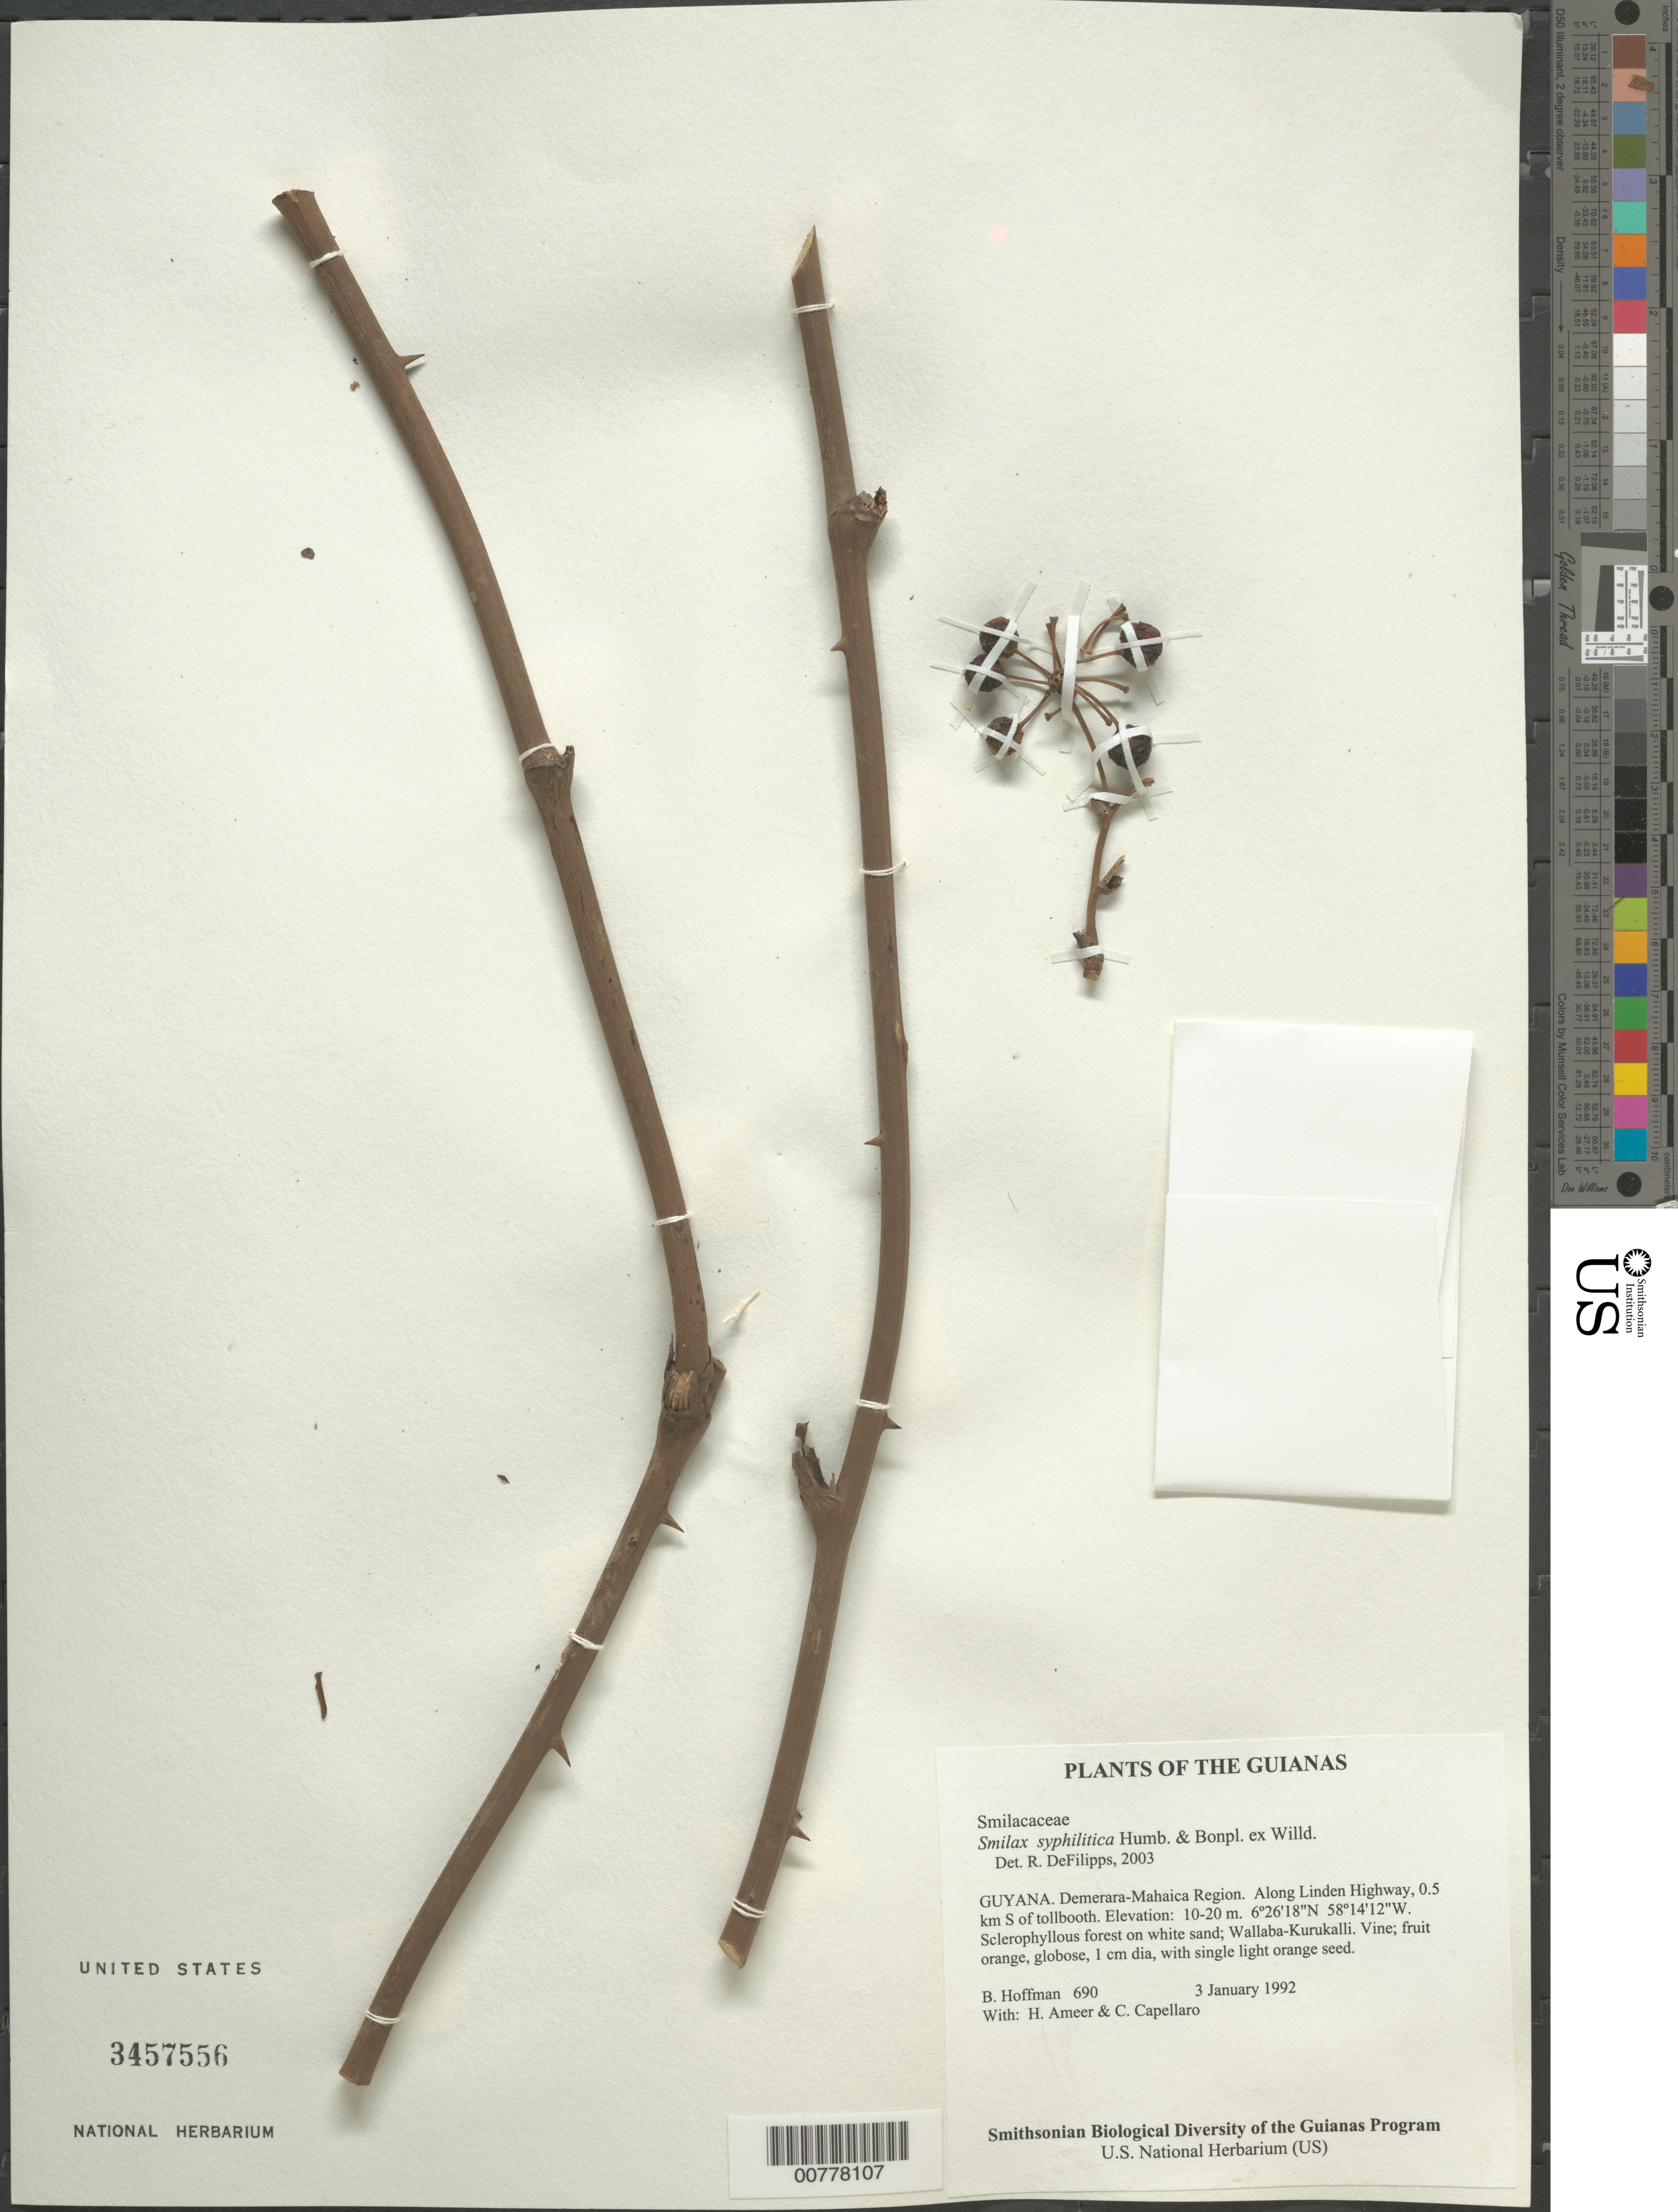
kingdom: Plantae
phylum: Tracheophyta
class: Liliopsida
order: Liliales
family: Smilacaceae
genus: Smilax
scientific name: Smilax syphilitica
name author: Humb. & Bonpl.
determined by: DeFilipps, R. A.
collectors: B. Hoffman, H. Ameer & C. Capellaro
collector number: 690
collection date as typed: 3 January 1992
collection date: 1992-01-03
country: Guyana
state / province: Demerara-Mahaica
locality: Along Linden Highway, 0.5 km S of tollbooth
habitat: Sclerophyllous forest on white sand; Wallaba-Kurukalli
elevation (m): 10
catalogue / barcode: US 3457556